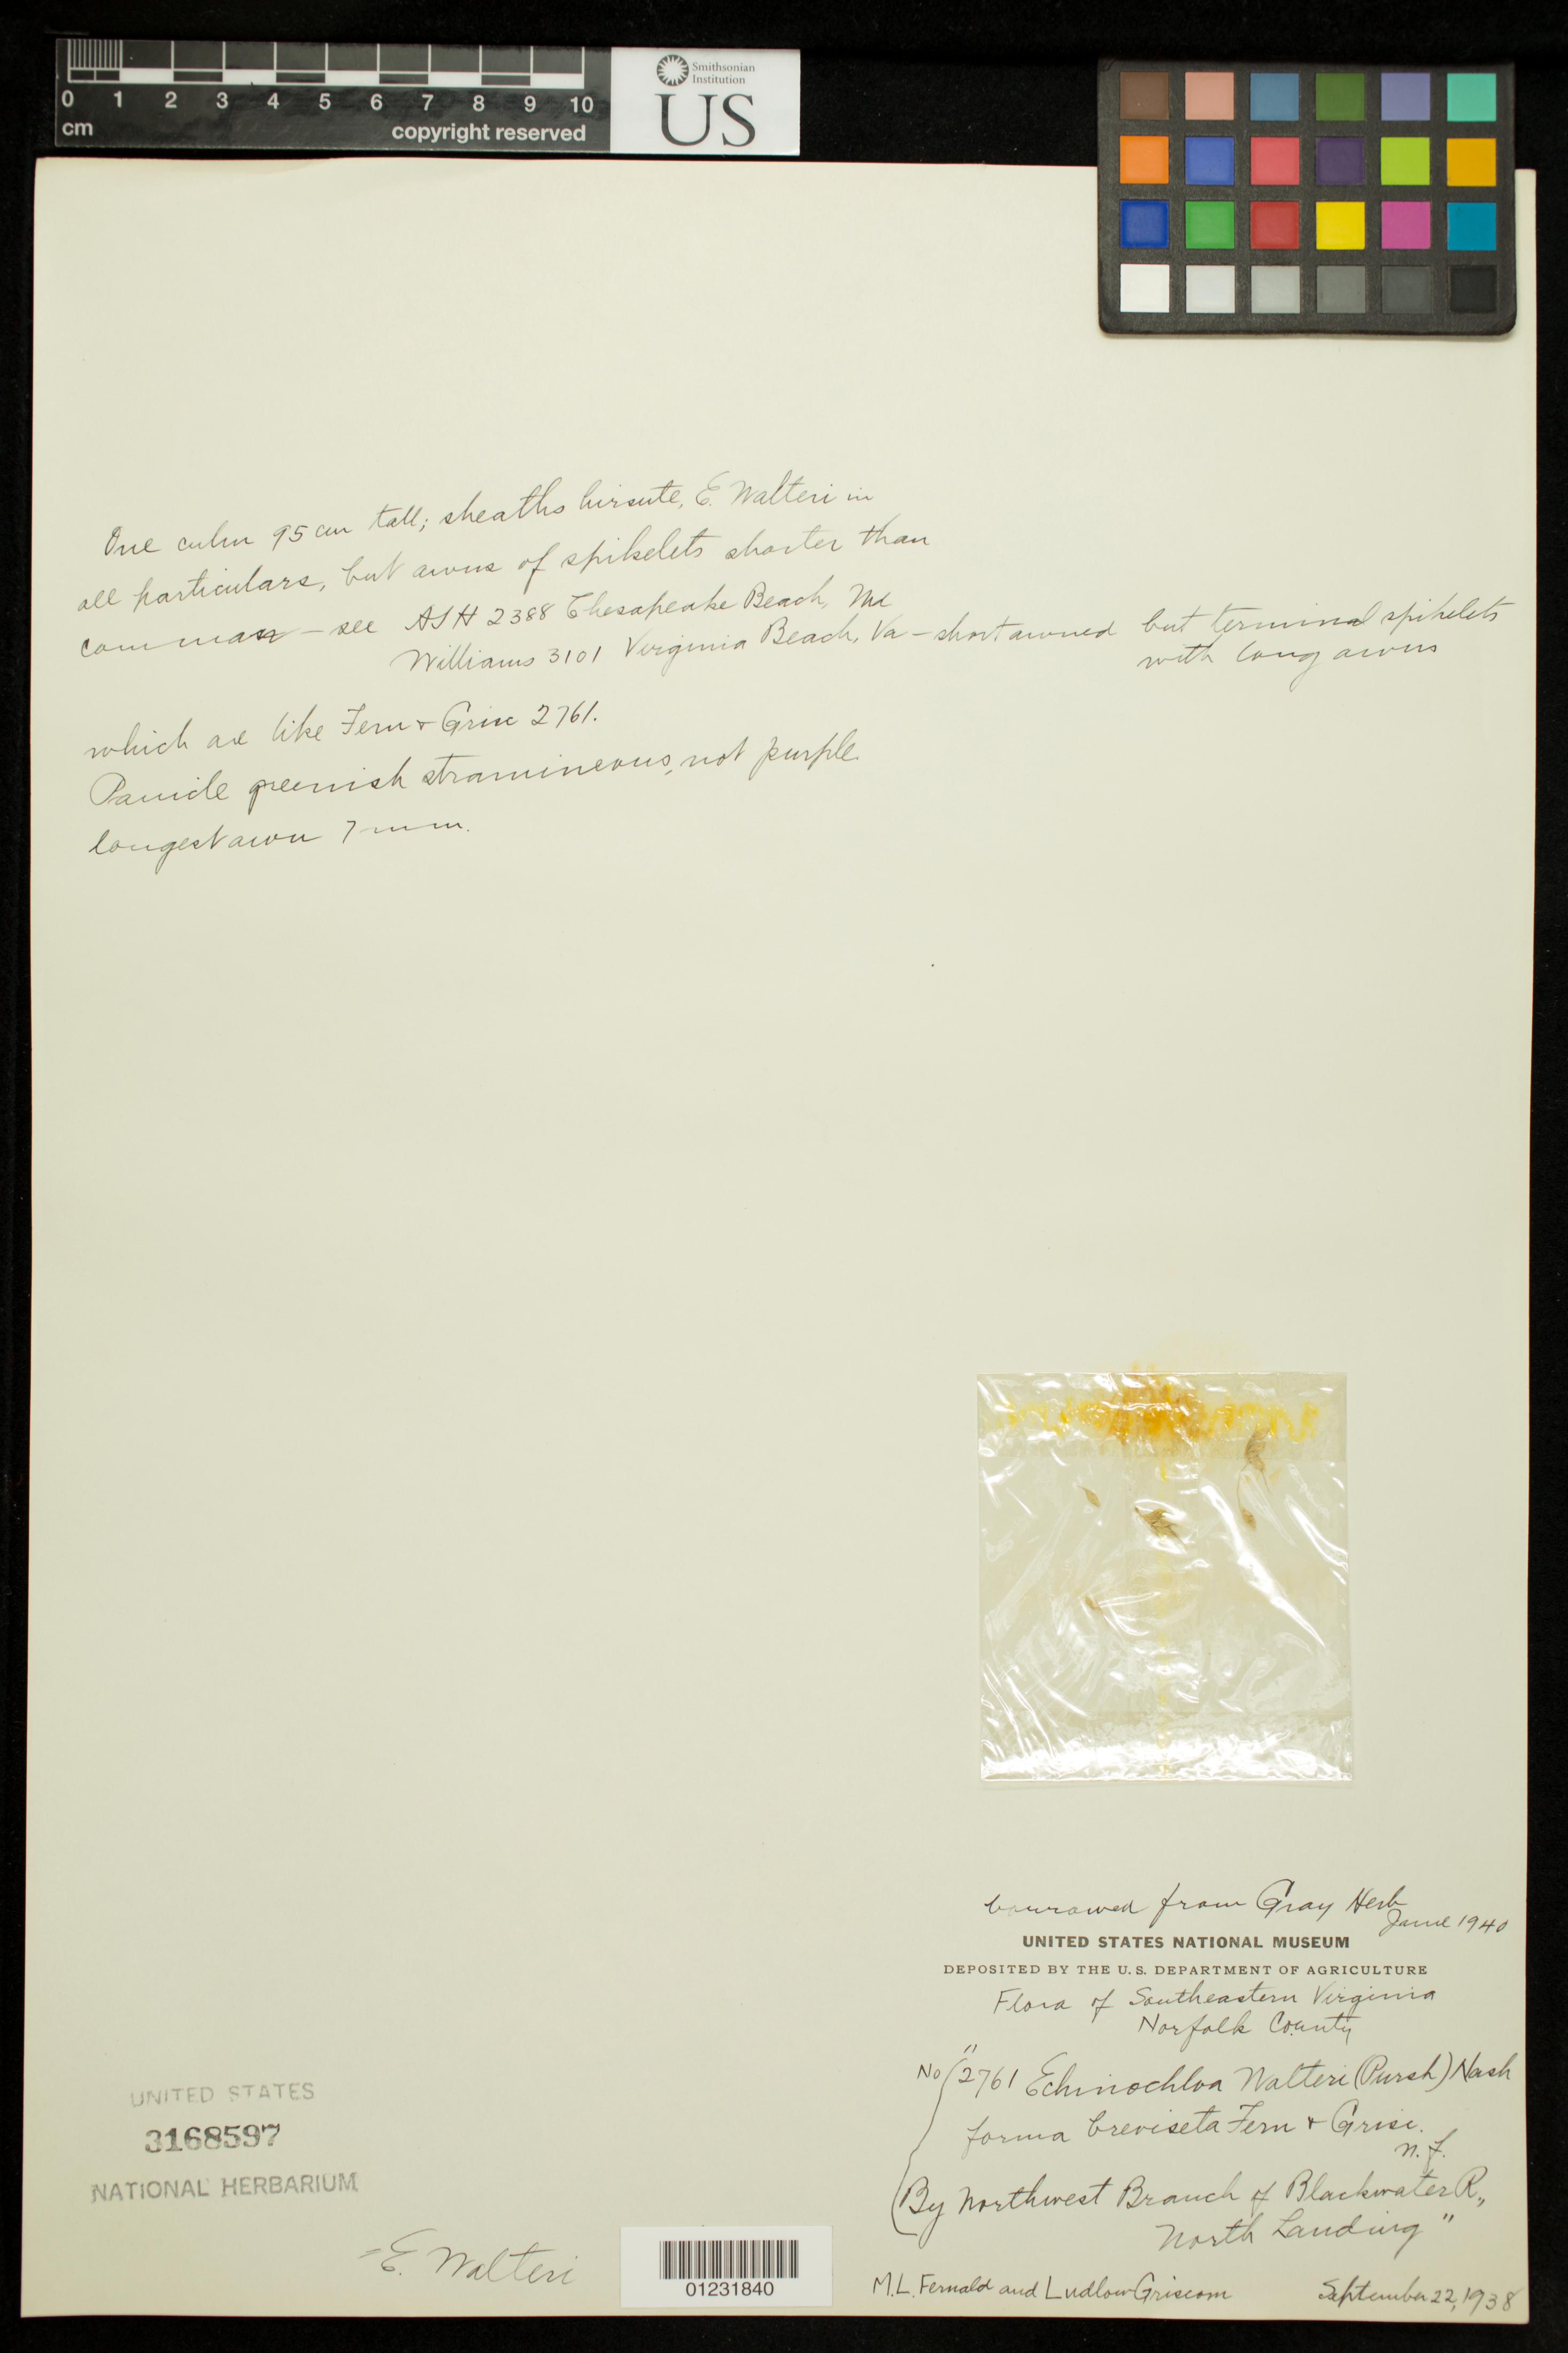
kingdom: Plantae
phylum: Tracheophyta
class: Liliopsida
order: Poales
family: Poaceae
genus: Echinochloa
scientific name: Echinochloa walteri f. breviseta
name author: Fernald & Griscom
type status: Isotype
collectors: M. L. Fernald & L. Griscom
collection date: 1933-09-22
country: United States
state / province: Virginia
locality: Northwest branch of Blackwater River, north Landing.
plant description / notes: Protologue cites coll. year as 1933 whereas specimen has 1938 which seems to be an error. Fragmentary material of type specimen ex herb Gray.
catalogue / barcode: US 3168597